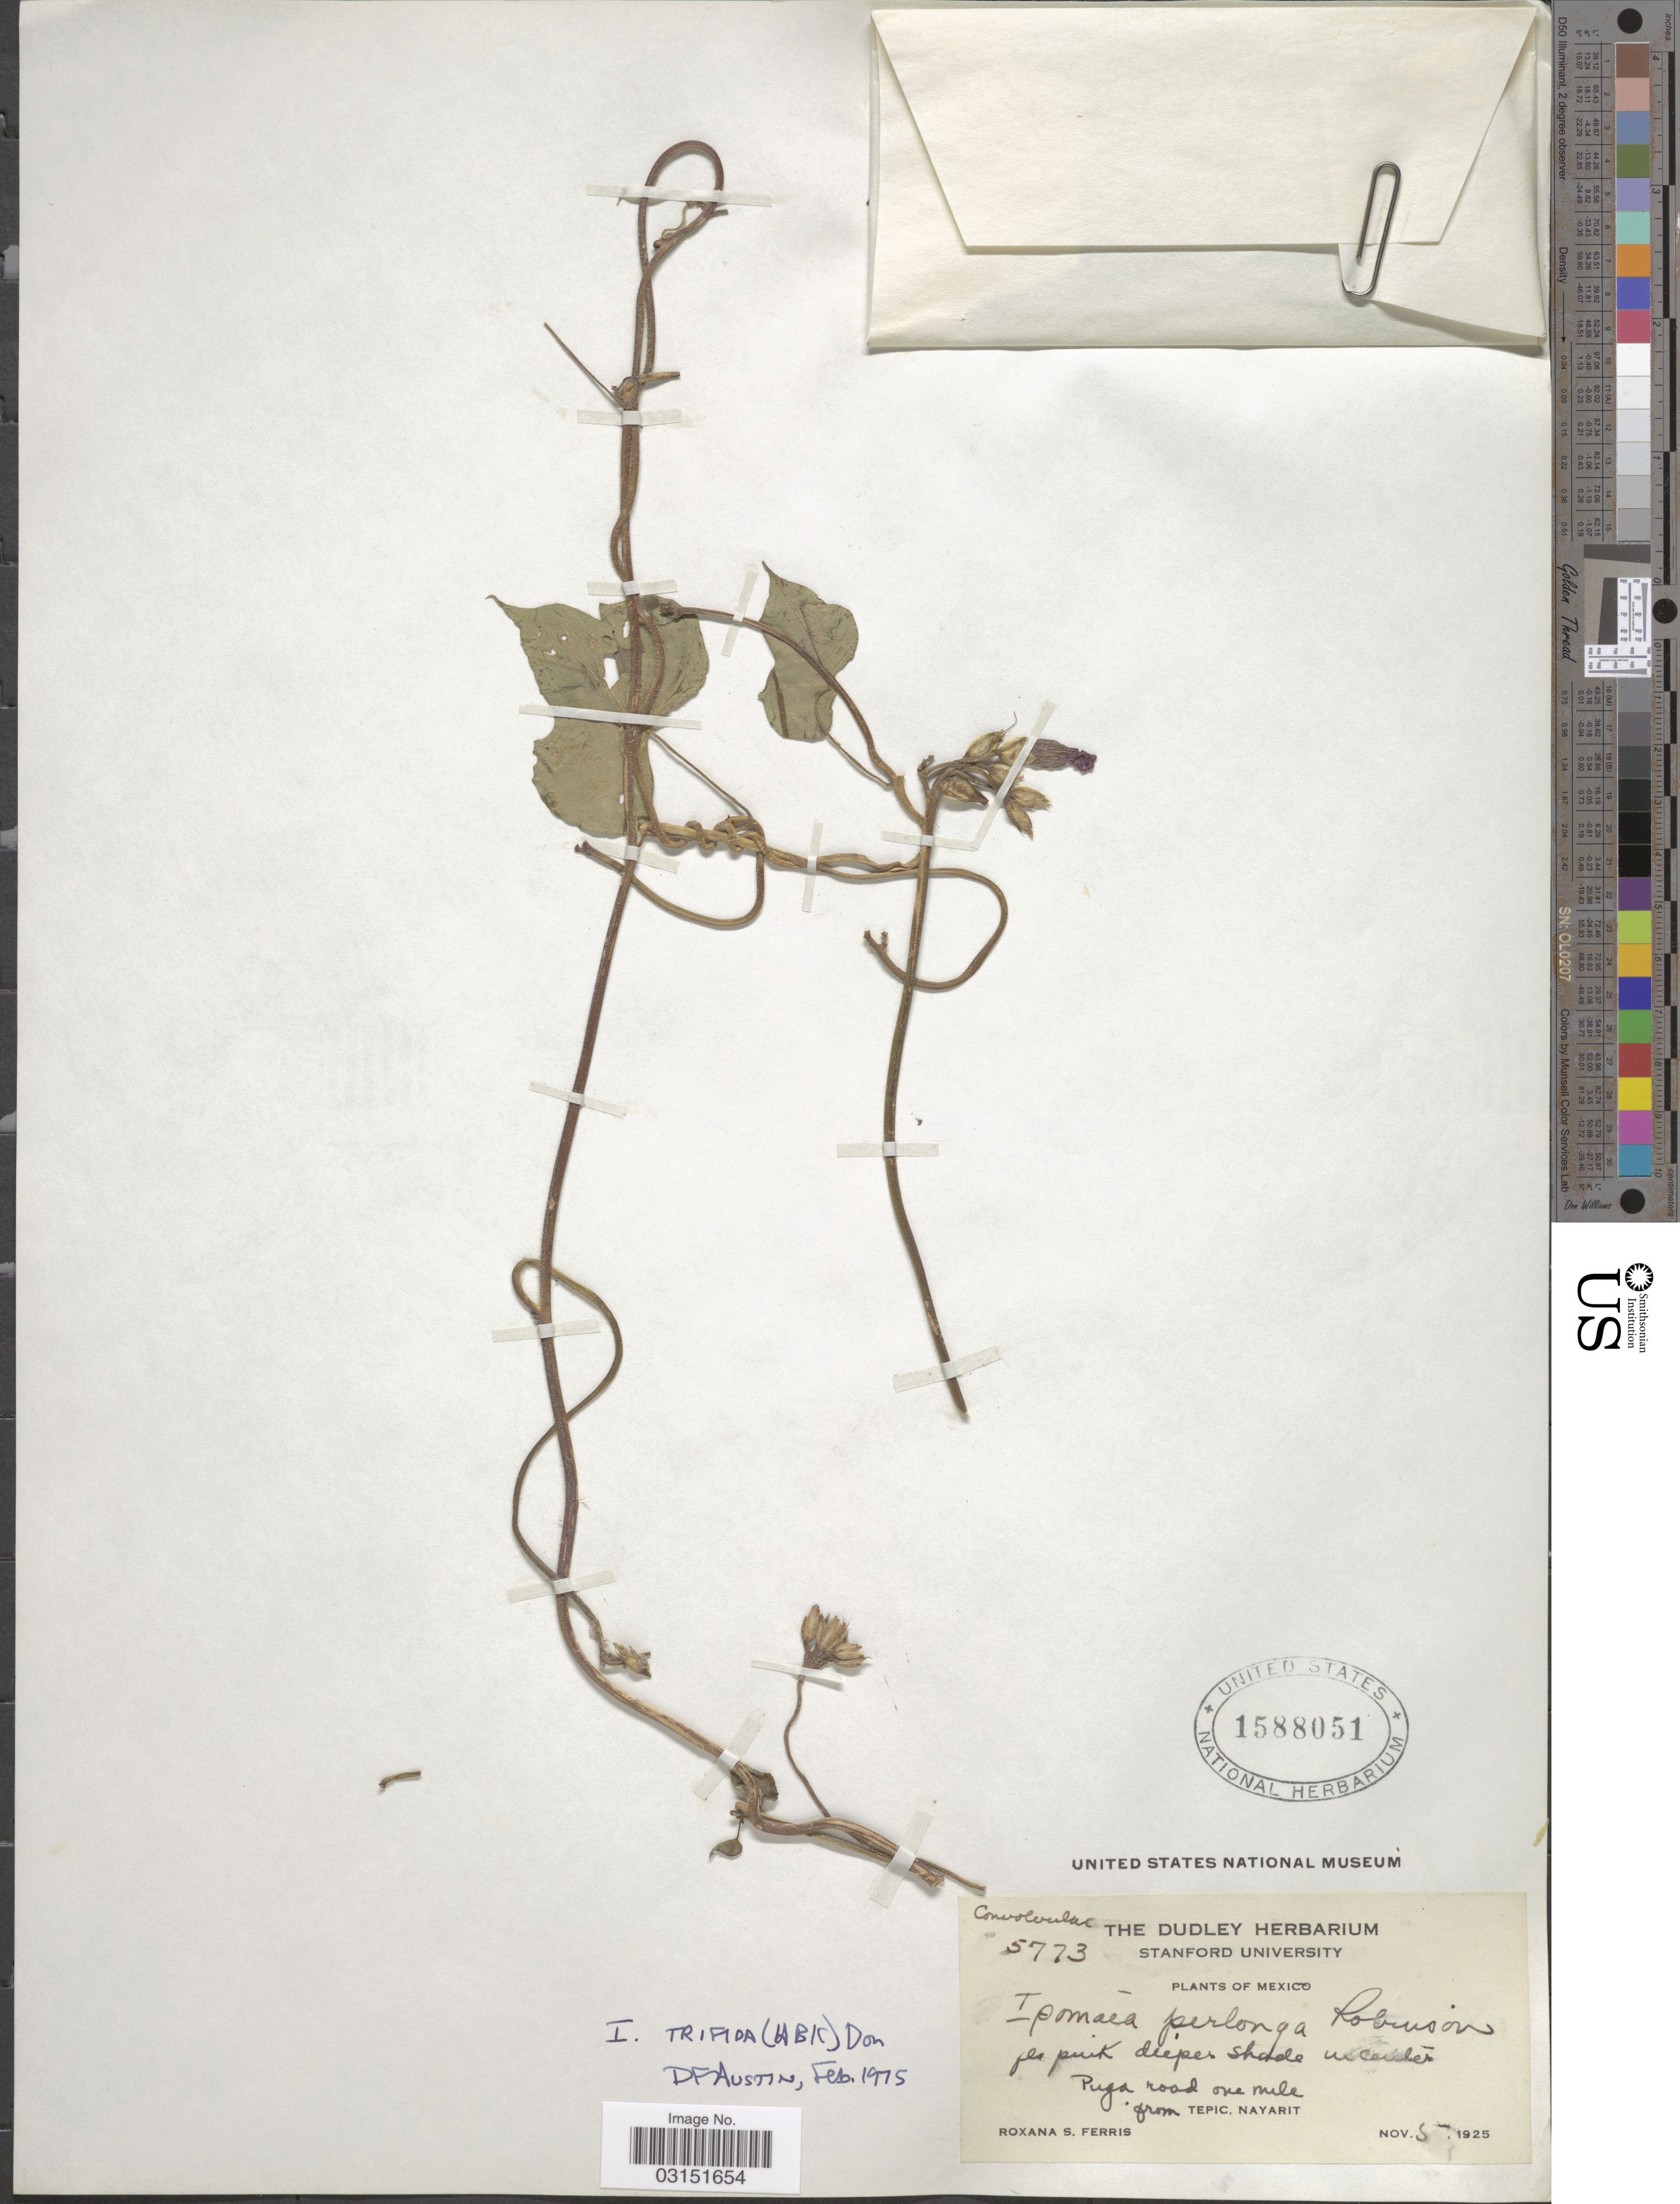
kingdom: Plantae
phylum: Tracheophyta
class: Magnoliopsida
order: Solanales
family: Convolvulaceae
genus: Ipomoea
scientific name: Ipomoea trifida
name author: (Kunth) G. Don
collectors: R. S. Ferris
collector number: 5773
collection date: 1925-11-05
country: Mexico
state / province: Nayarit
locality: Puga road one Mule from Tepic.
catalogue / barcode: US 1588051